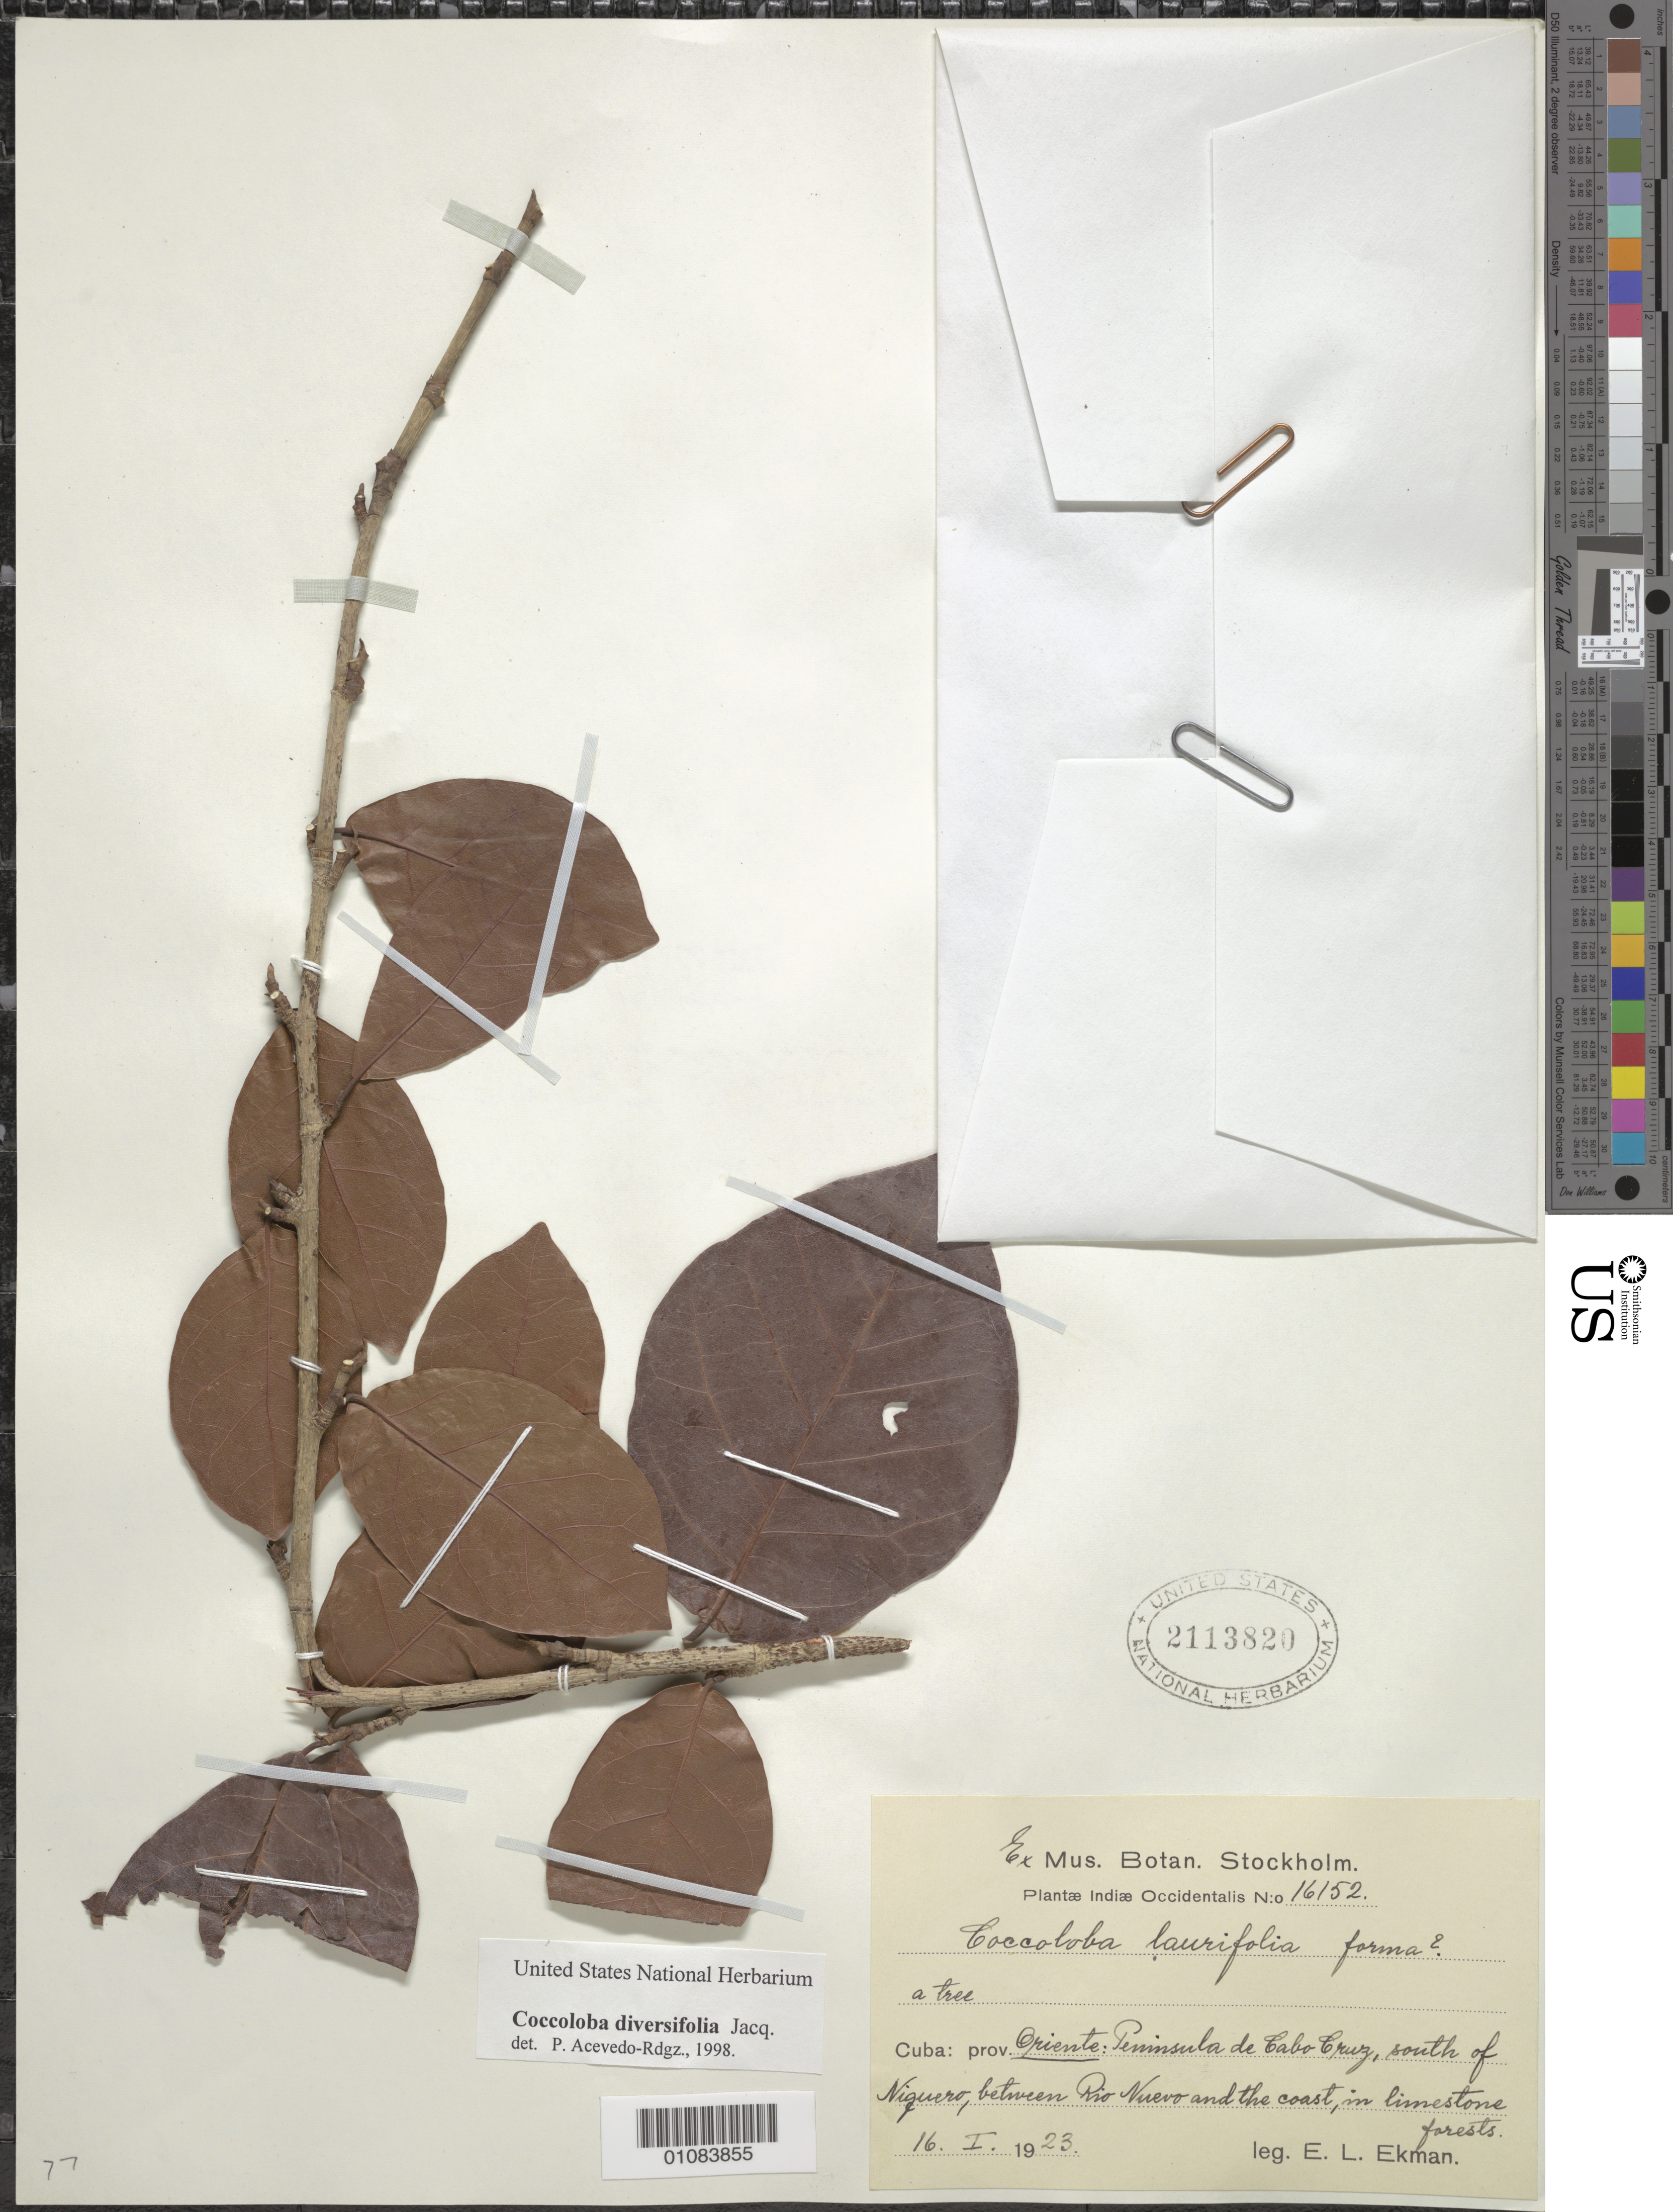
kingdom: Plantae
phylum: Tracheophyta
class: Magnoliopsida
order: Caryophyllales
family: Polygonaceae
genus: Coccoloba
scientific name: Coccoloba diversifolia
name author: Jacq.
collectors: E. L. Ekman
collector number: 16152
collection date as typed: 16 Jan 1923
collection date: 1923-01-16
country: Cuba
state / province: Granma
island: Cuba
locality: Oreinte: Peninsula de Cabo Cruz, south of Niguearo, between Rio Nuevo and the coast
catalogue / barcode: US 2113820